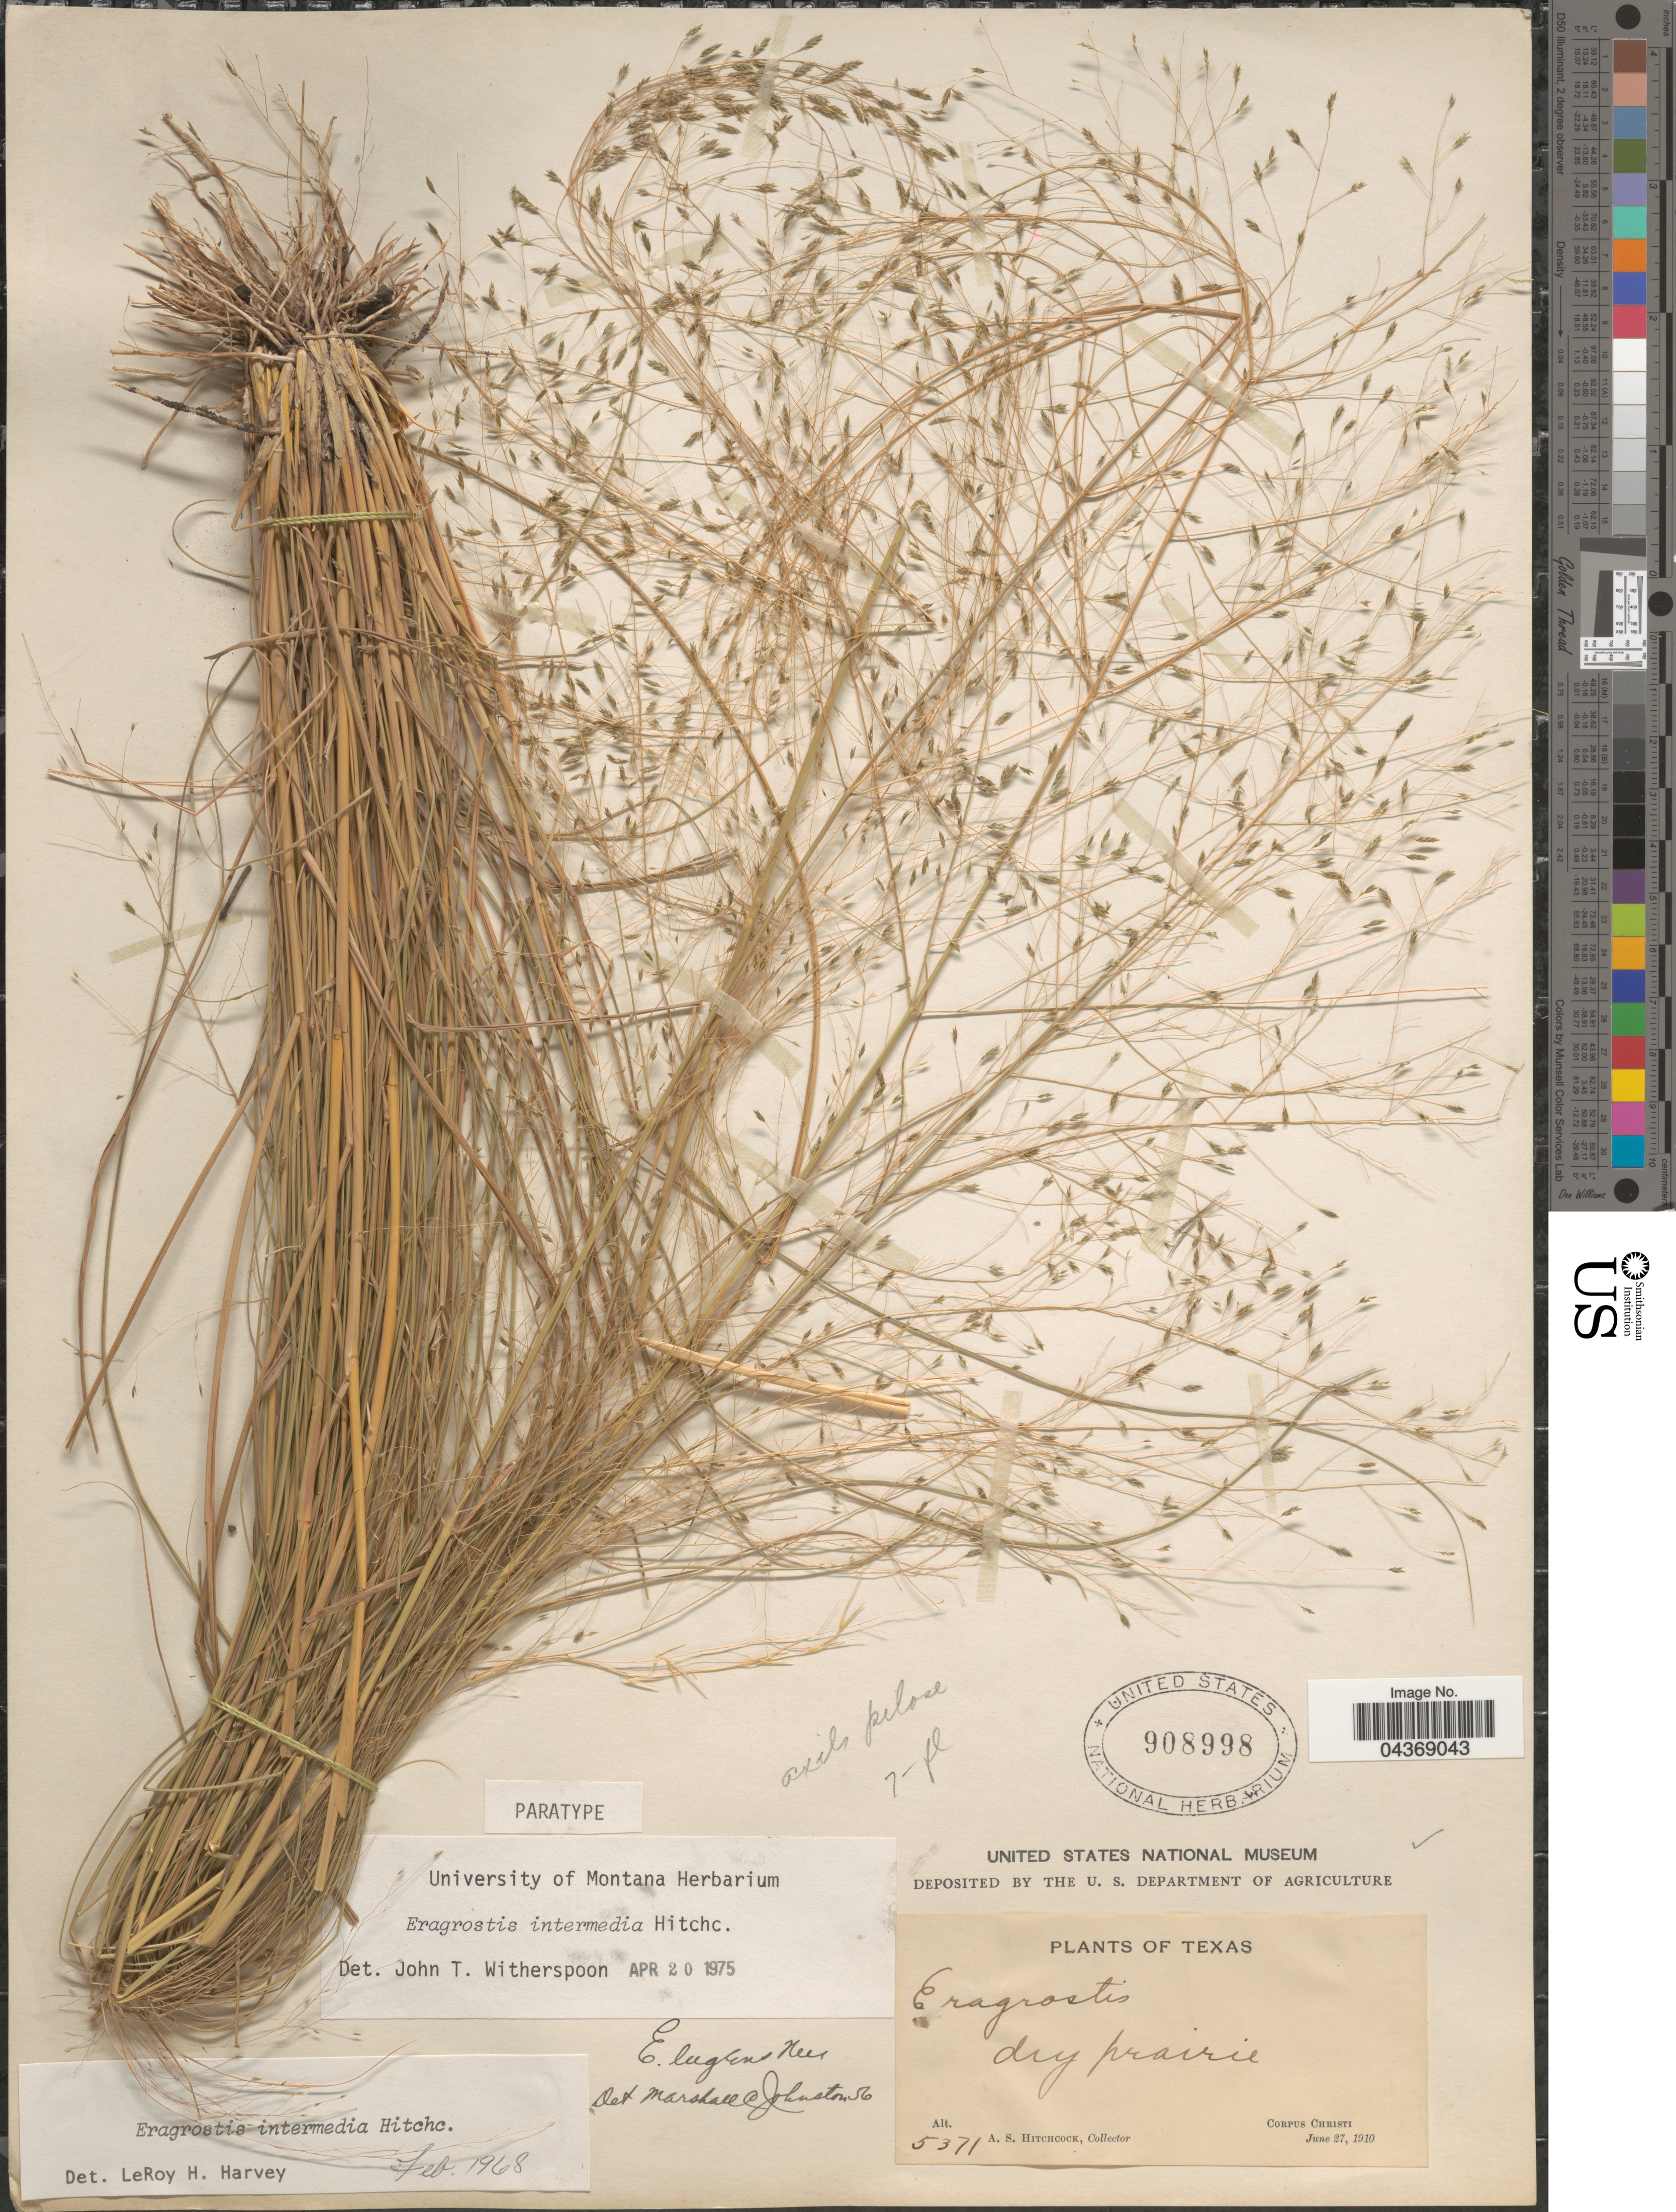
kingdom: Plantae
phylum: Tracheophyta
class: Liliopsida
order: Poales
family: Poaceae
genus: Eragrostis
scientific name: Eragrostis intermedia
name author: Hitchc.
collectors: A. S. Hitchcock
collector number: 5371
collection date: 1910-06-27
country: United States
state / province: Texas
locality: Dry prairie. Corpus Christi.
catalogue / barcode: US 908998